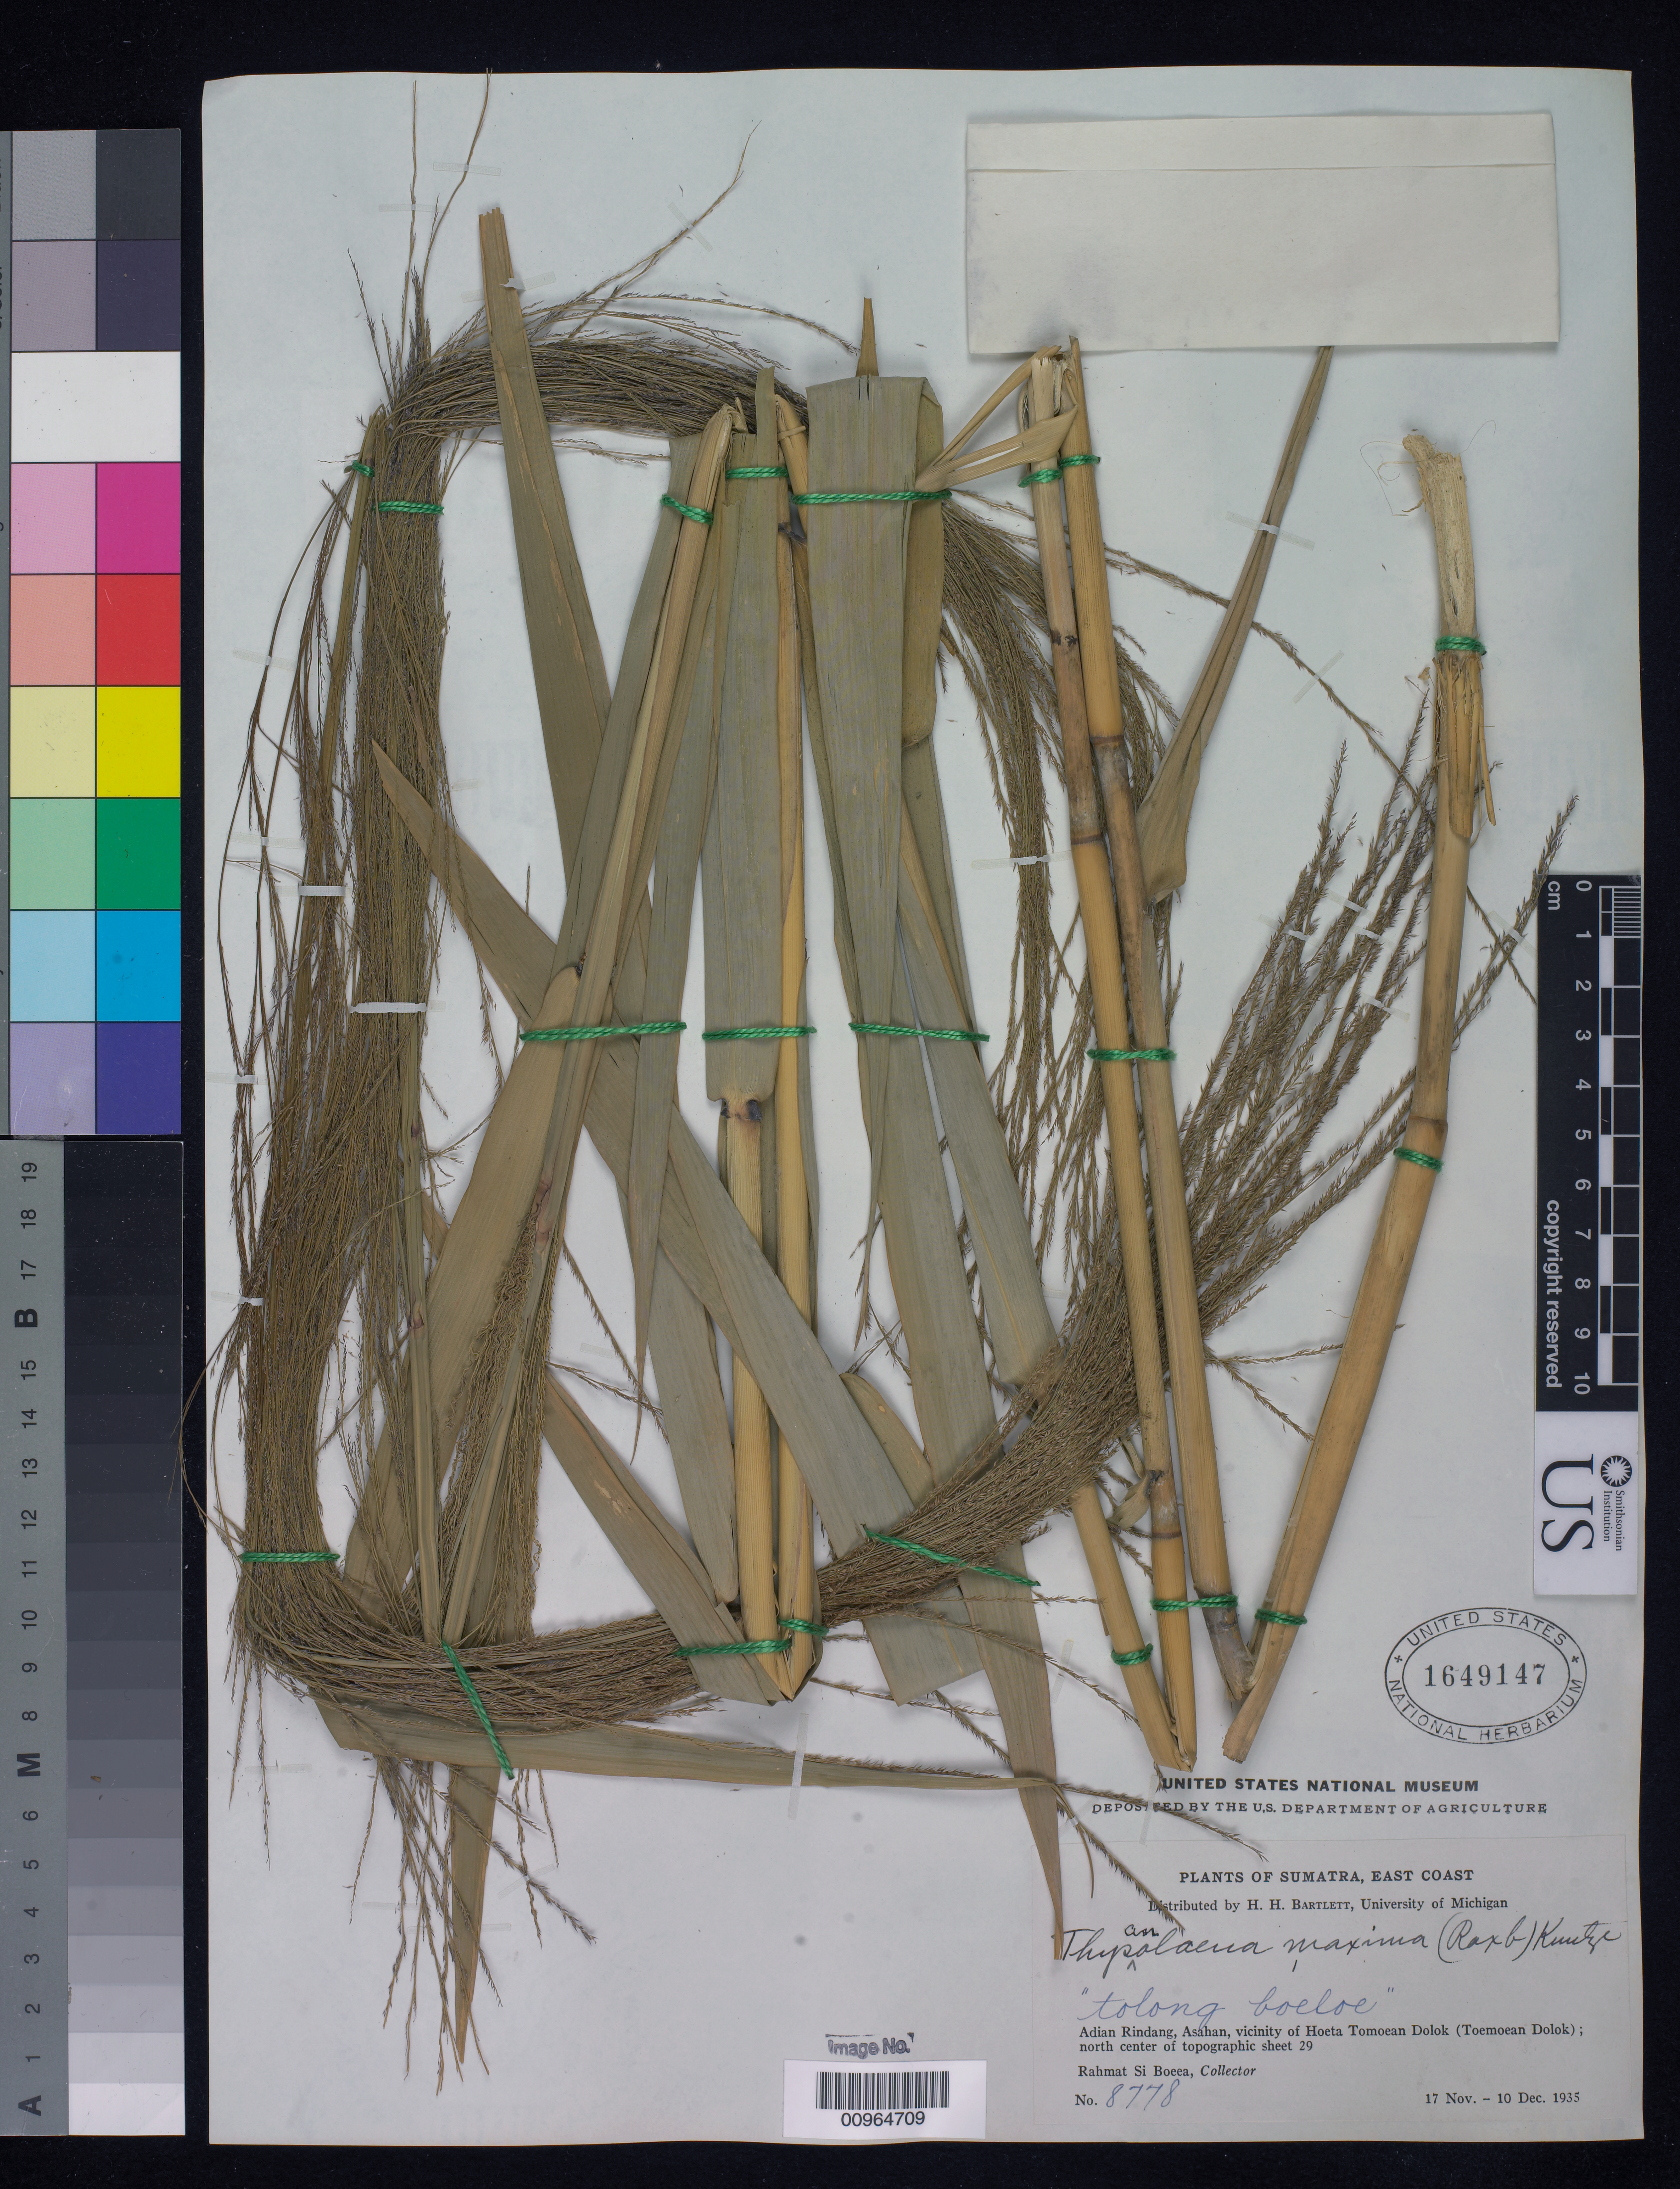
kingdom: Plantae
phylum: Tracheophyta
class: Liliopsida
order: Poales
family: Poaceae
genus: Thysanolaena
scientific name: Thysanolaena latifolia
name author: (Roxb. ex Hornem.) Honda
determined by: Poaceae Reorganization Project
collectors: Rahmat Si Boeea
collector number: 8778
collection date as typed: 17 Nov 1935 to 10 Dec 1935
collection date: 1935-11-17/1935-12-10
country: Indonesia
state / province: Sumatra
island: Sumatra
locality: Vicinity of Hoeta Tomoean Dolok (Toemoean Dolok)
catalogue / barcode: US 1649147